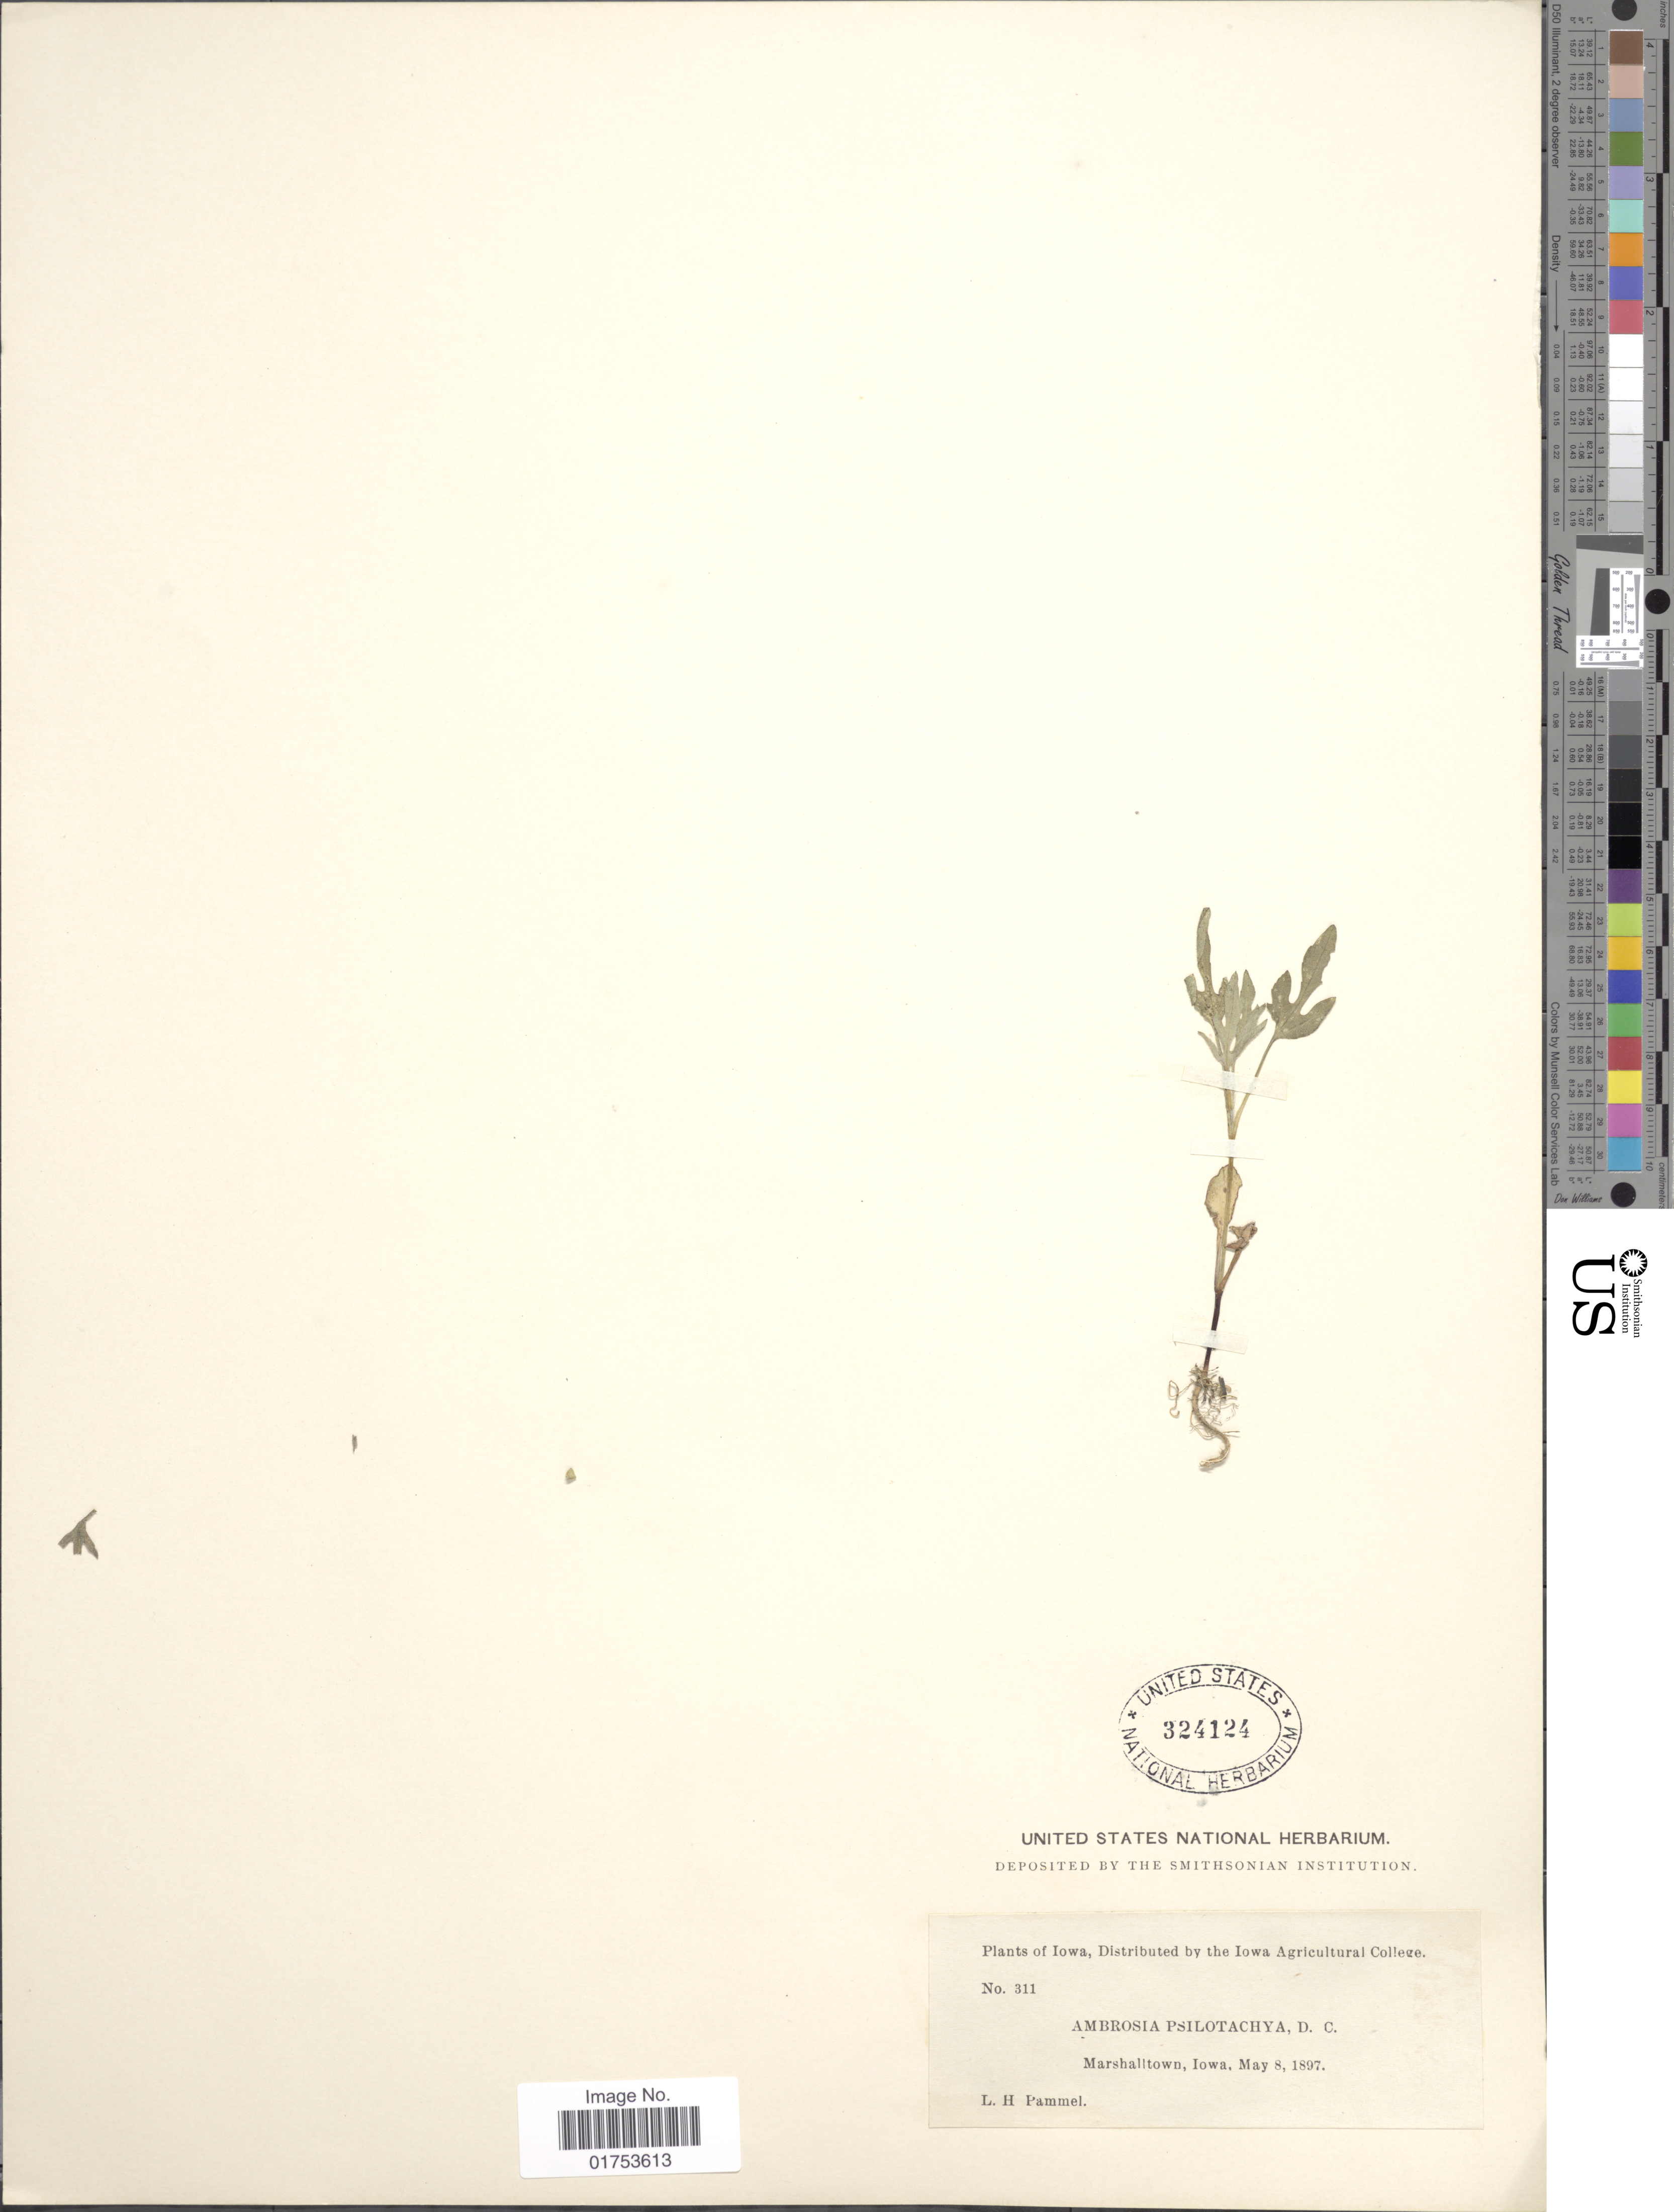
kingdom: Plantae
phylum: Tracheophyta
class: Magnoliopsida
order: Asterales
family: Asteraceae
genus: Ambrosia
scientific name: Ambrosia psilostachya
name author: DC.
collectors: L. Pammel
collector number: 311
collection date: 1897-05-08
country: United States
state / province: Iowa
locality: Marshalltown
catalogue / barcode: US 324124